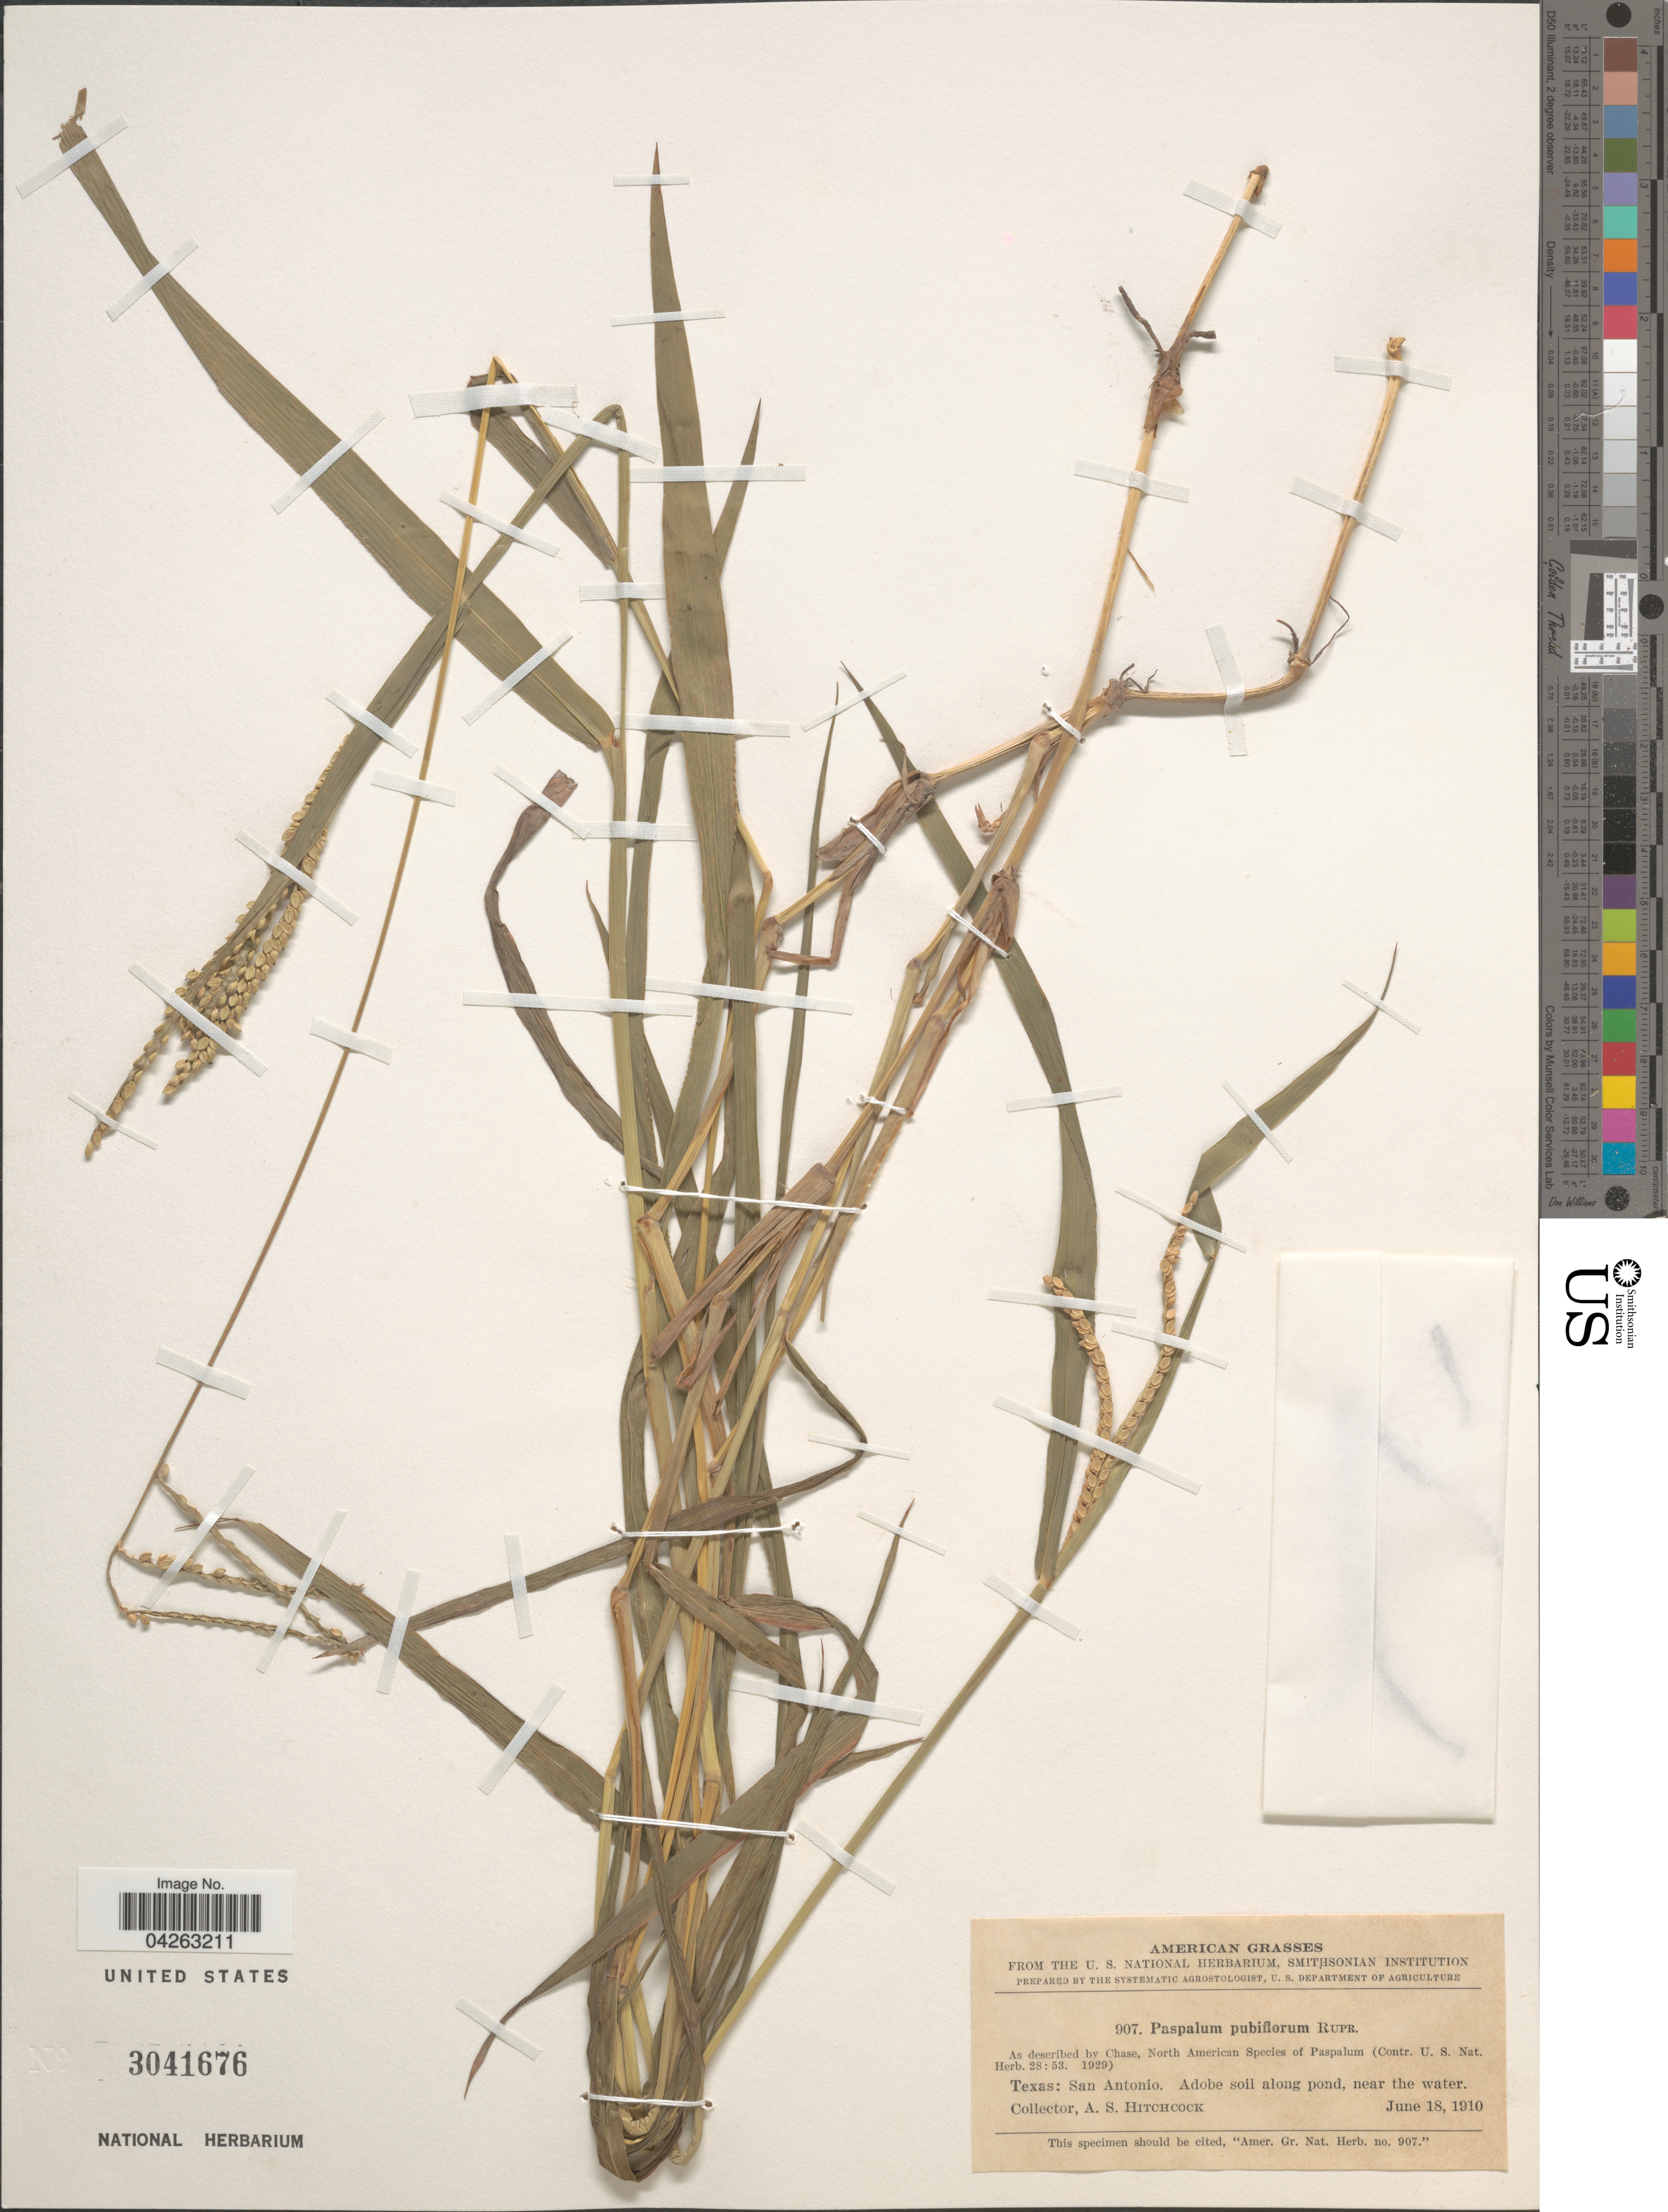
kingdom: Plantae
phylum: Tracheophyta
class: Liliopsida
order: Poales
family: Poaceae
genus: Paspalum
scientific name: Paspalum pubiflorum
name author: Rupr. ex E. Fourn.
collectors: A. S. Hitchcock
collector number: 907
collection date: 1910-06-18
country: United States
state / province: Texas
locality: San Antonio.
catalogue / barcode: US 3041676